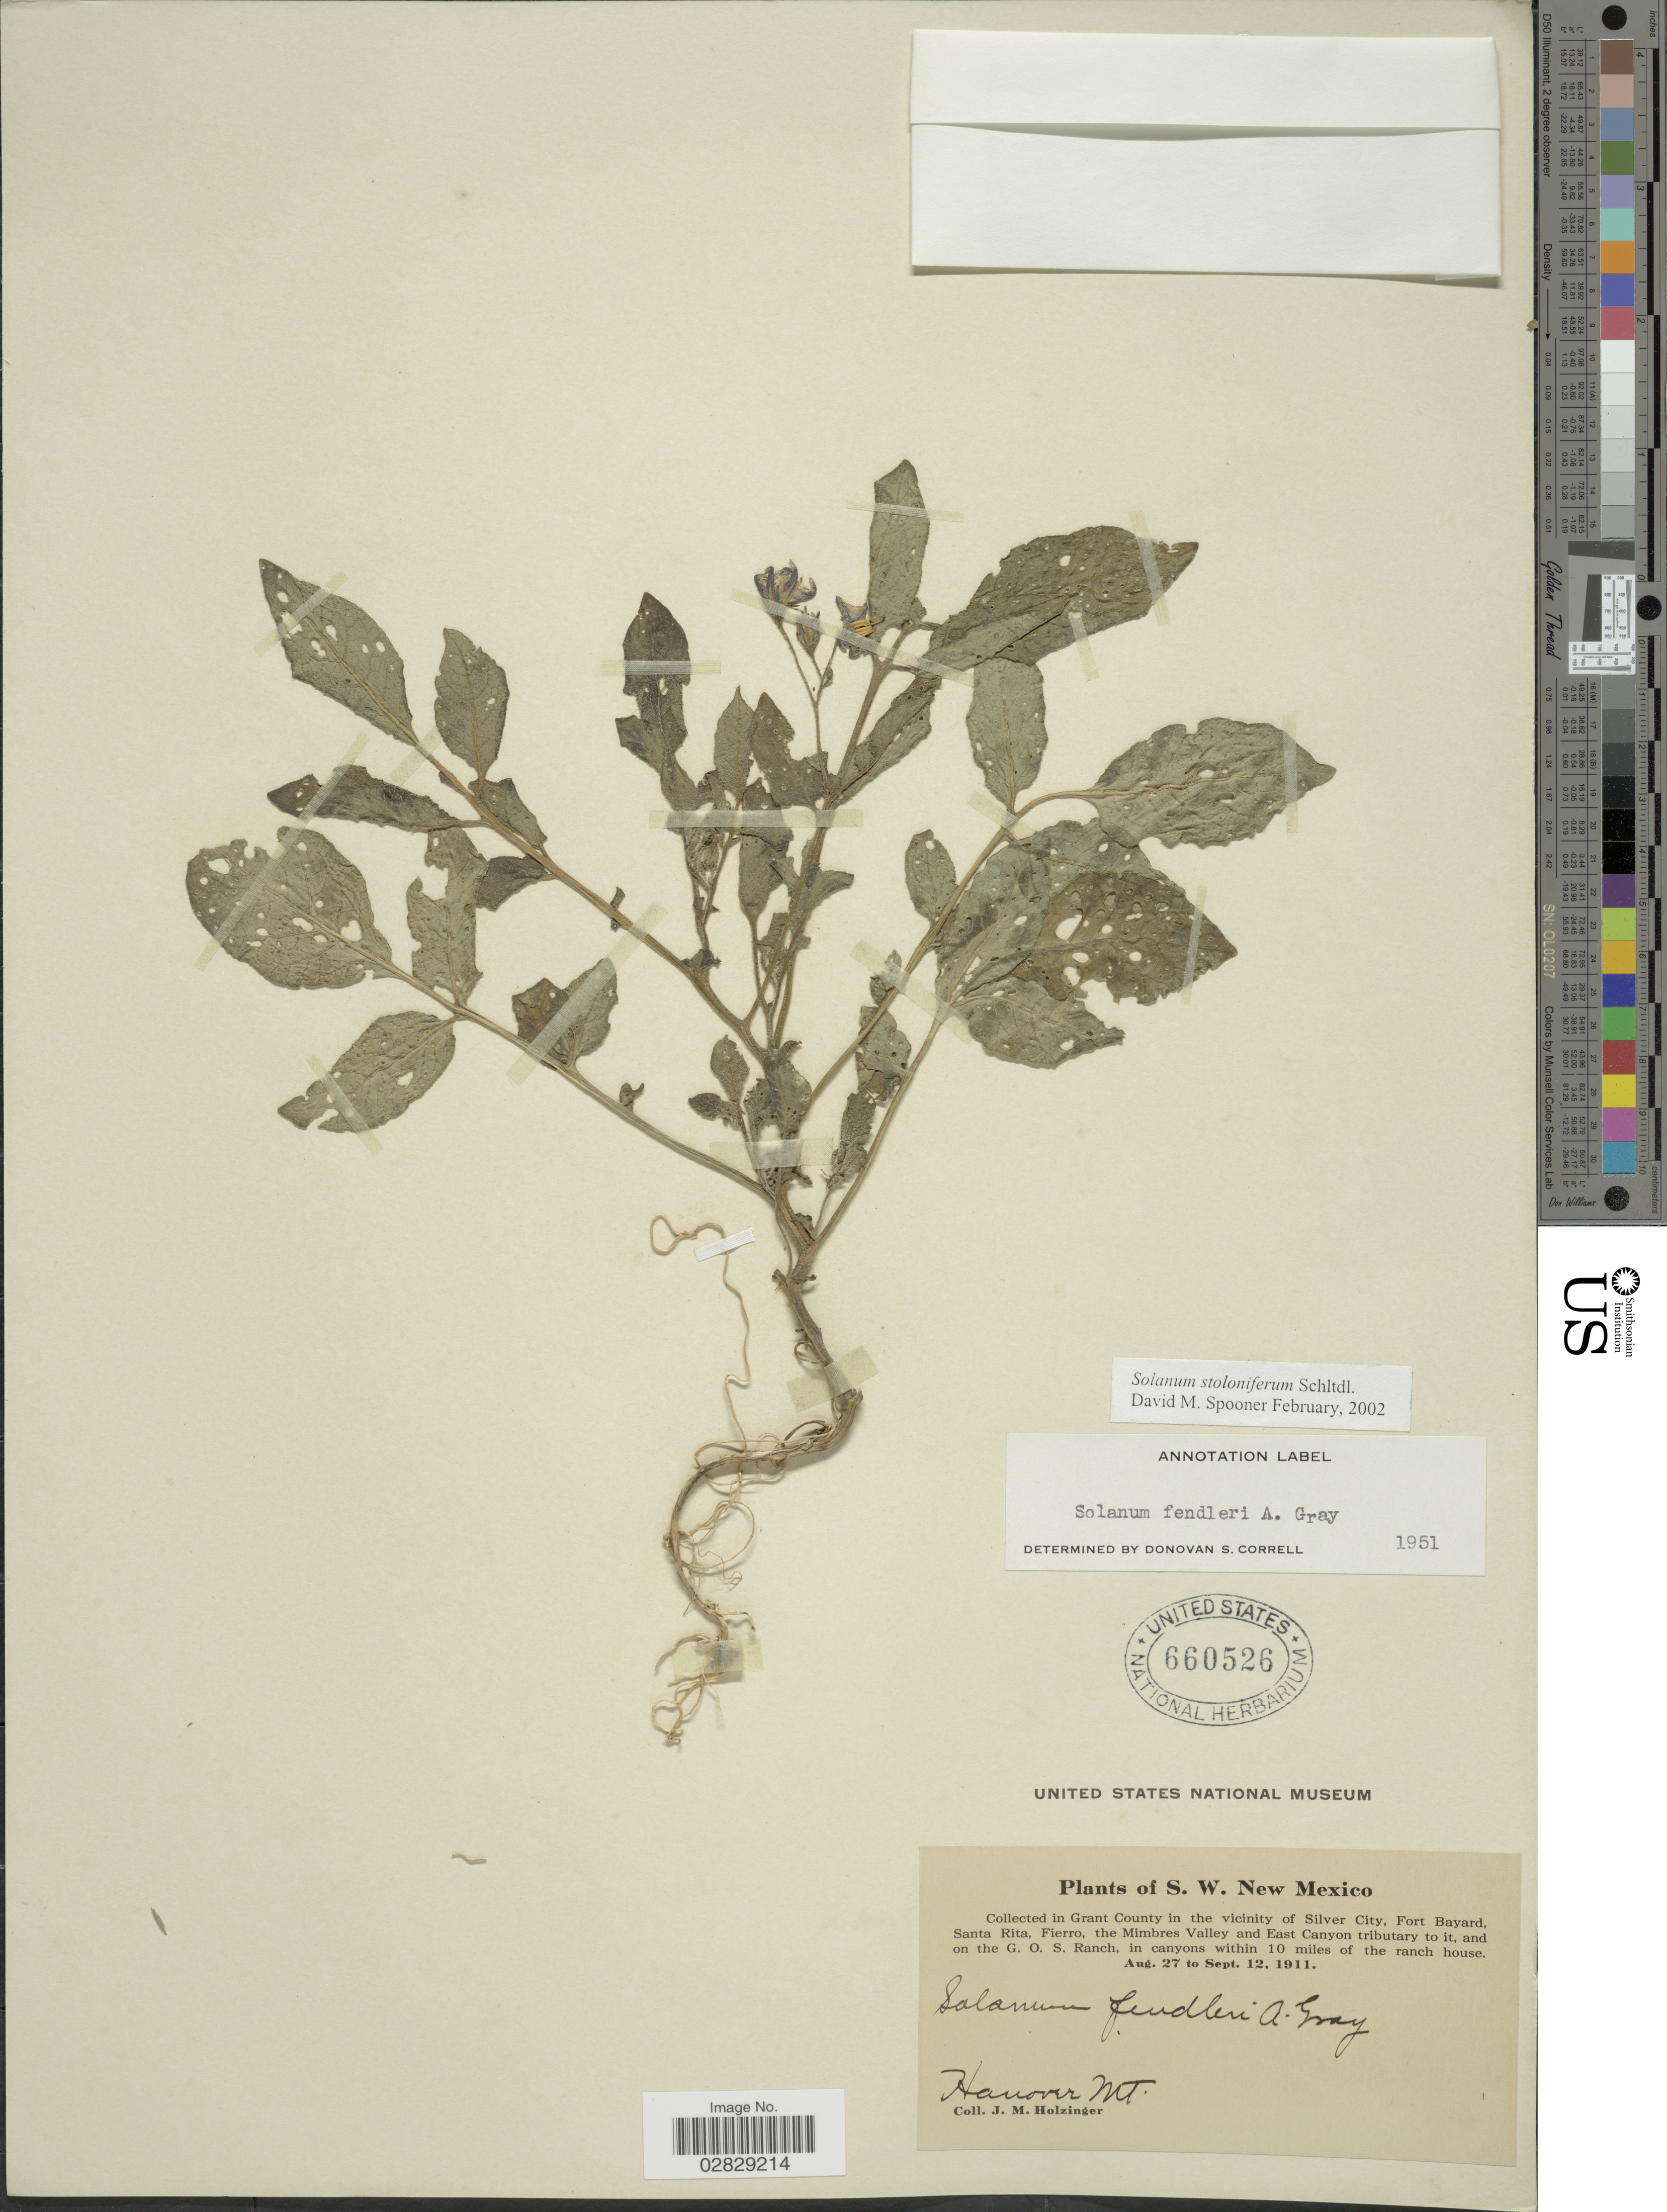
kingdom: Plantae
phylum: Tracheophyta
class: Magnoliopsida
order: Solanales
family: Solanaceae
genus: Solanum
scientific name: Solanum stoloniferum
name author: Schltdl.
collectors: J. M. Holzinger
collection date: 1911-08-27/1911-09-12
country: United States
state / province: New Mexico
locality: S.W. New Mexico. In Grant County in the vicinity of Silver City, Fort Bayard, Santa Rita, Fierro, the Mimbres Valley and East Canyon tributary to it, and on the G.O.S. Ranch, in canyons within 10 miles of the ranch house. Hanover Mt.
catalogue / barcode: US 660526